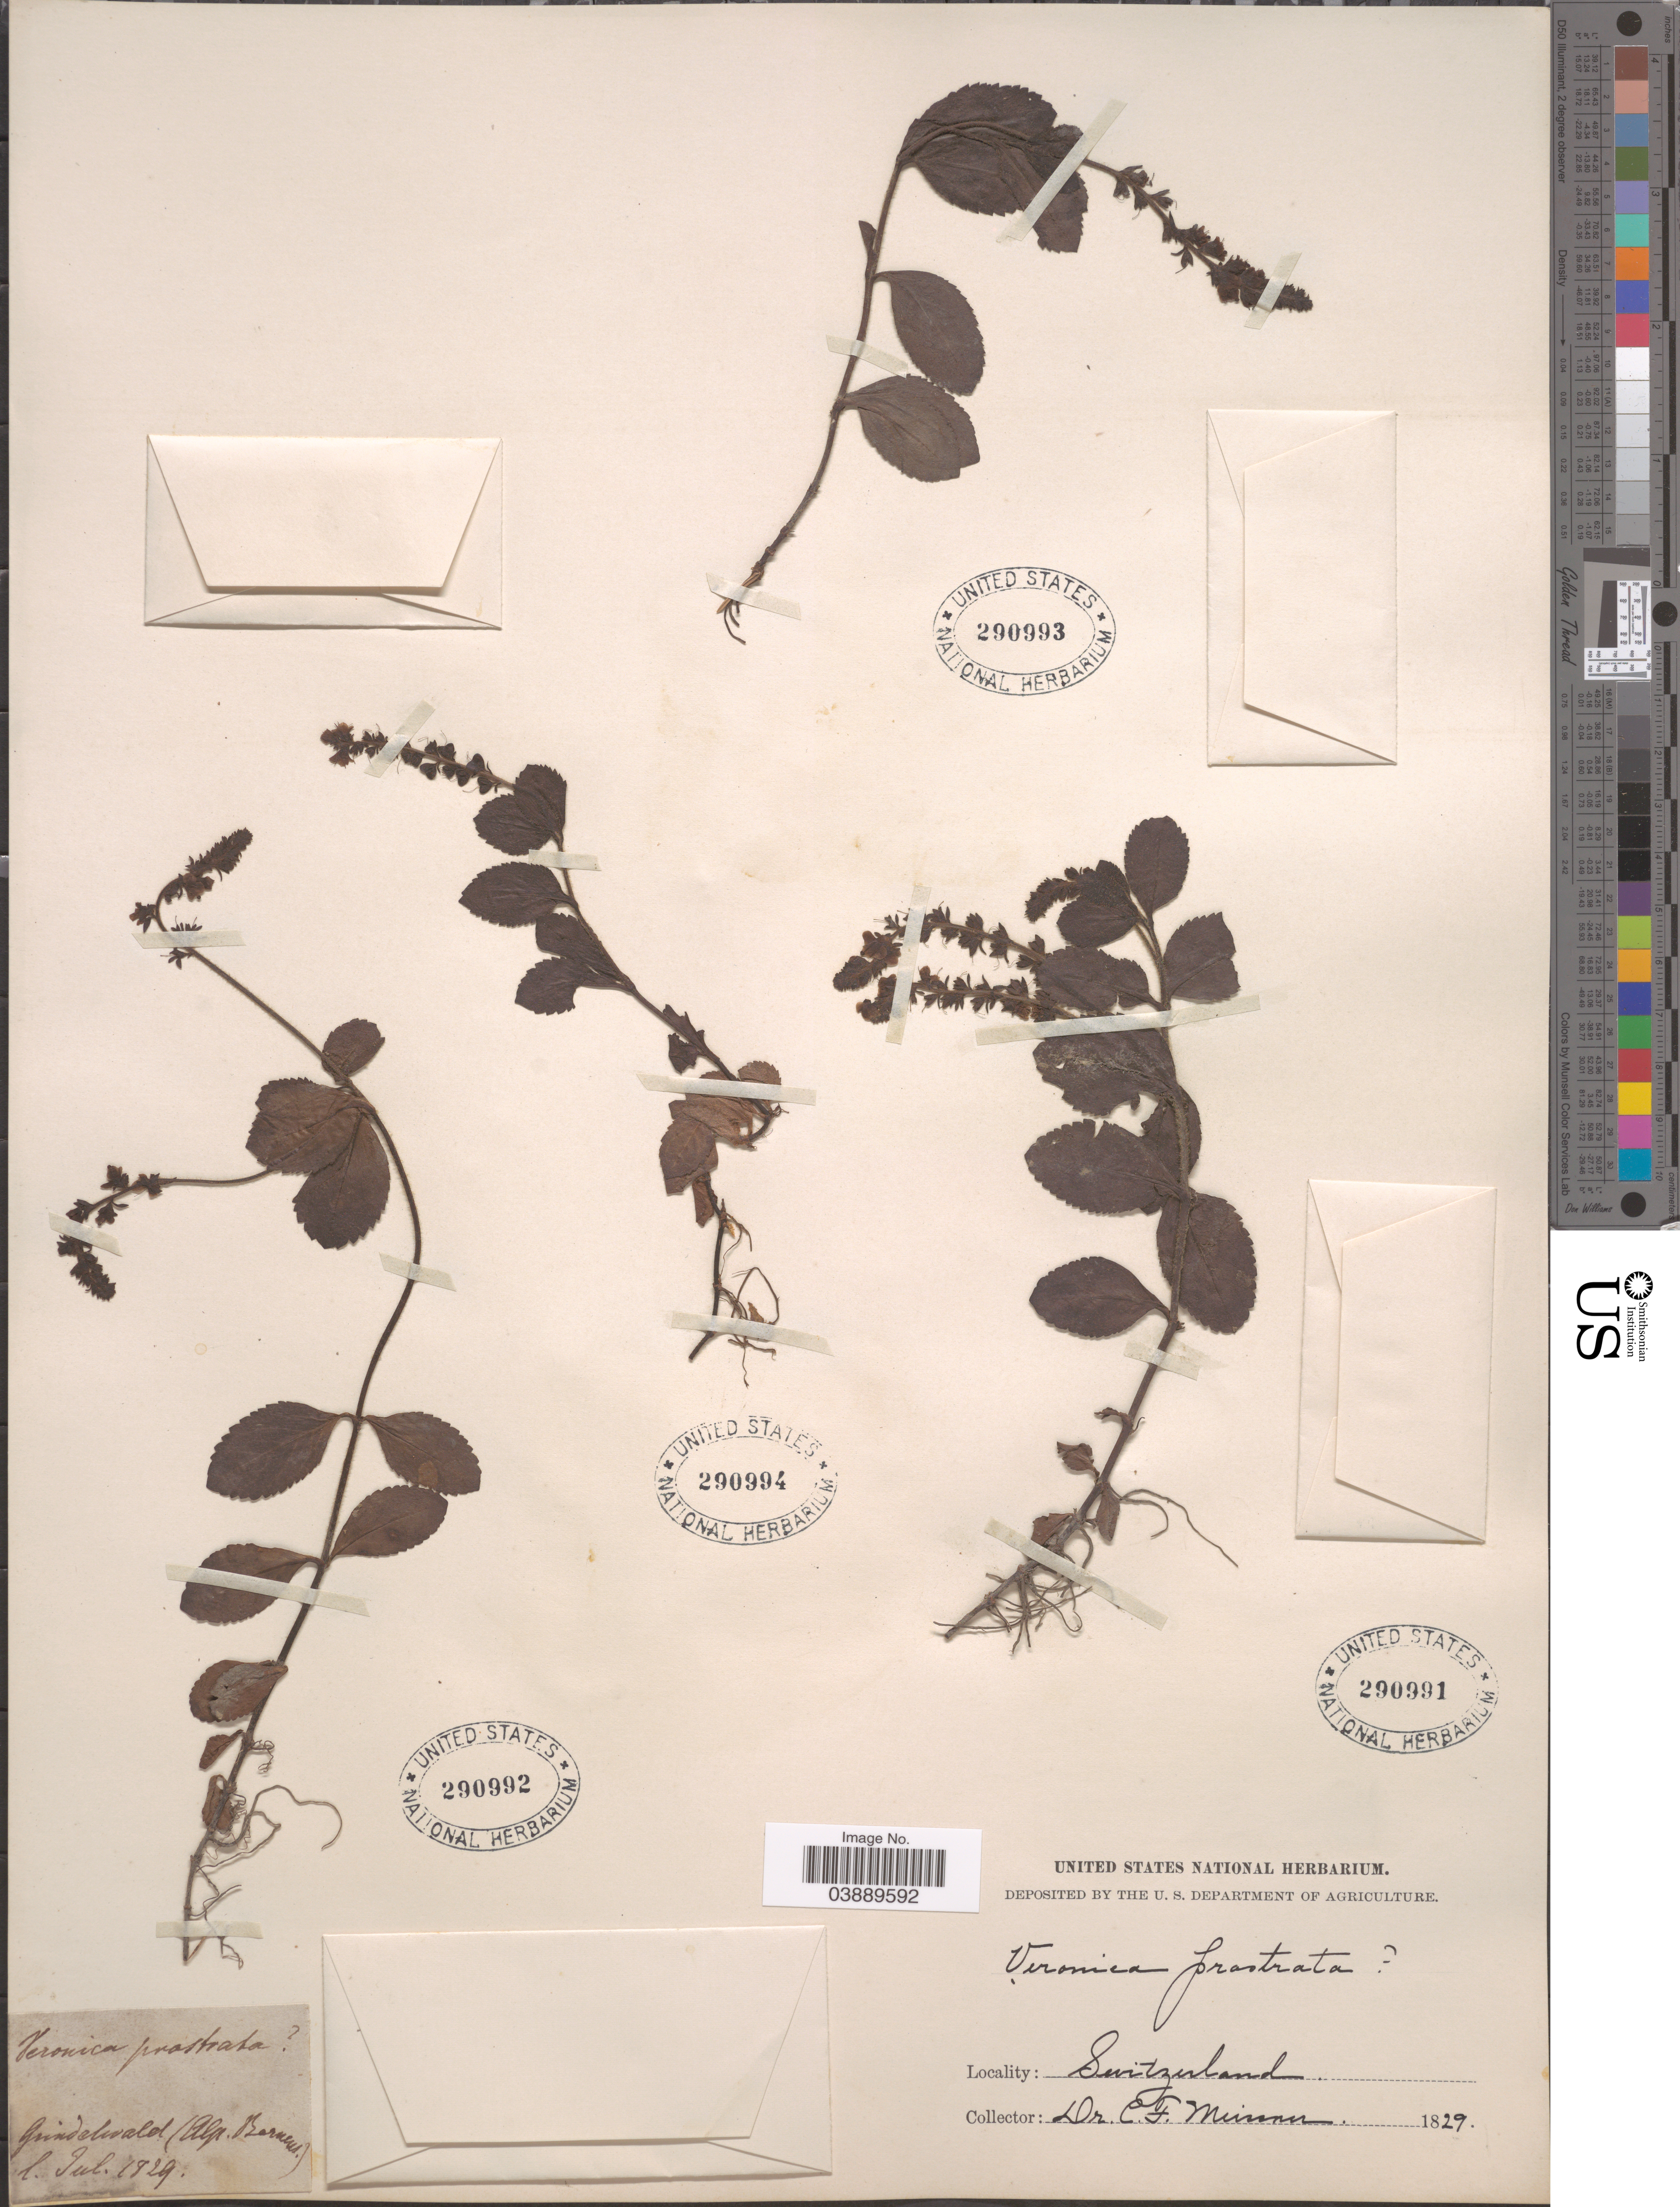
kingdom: Plantae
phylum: Tracheophyta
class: Magnoliopsida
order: Lamiales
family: Plantaginaceae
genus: Veronica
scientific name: Veronica prostrata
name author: L.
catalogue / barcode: US 290994-3